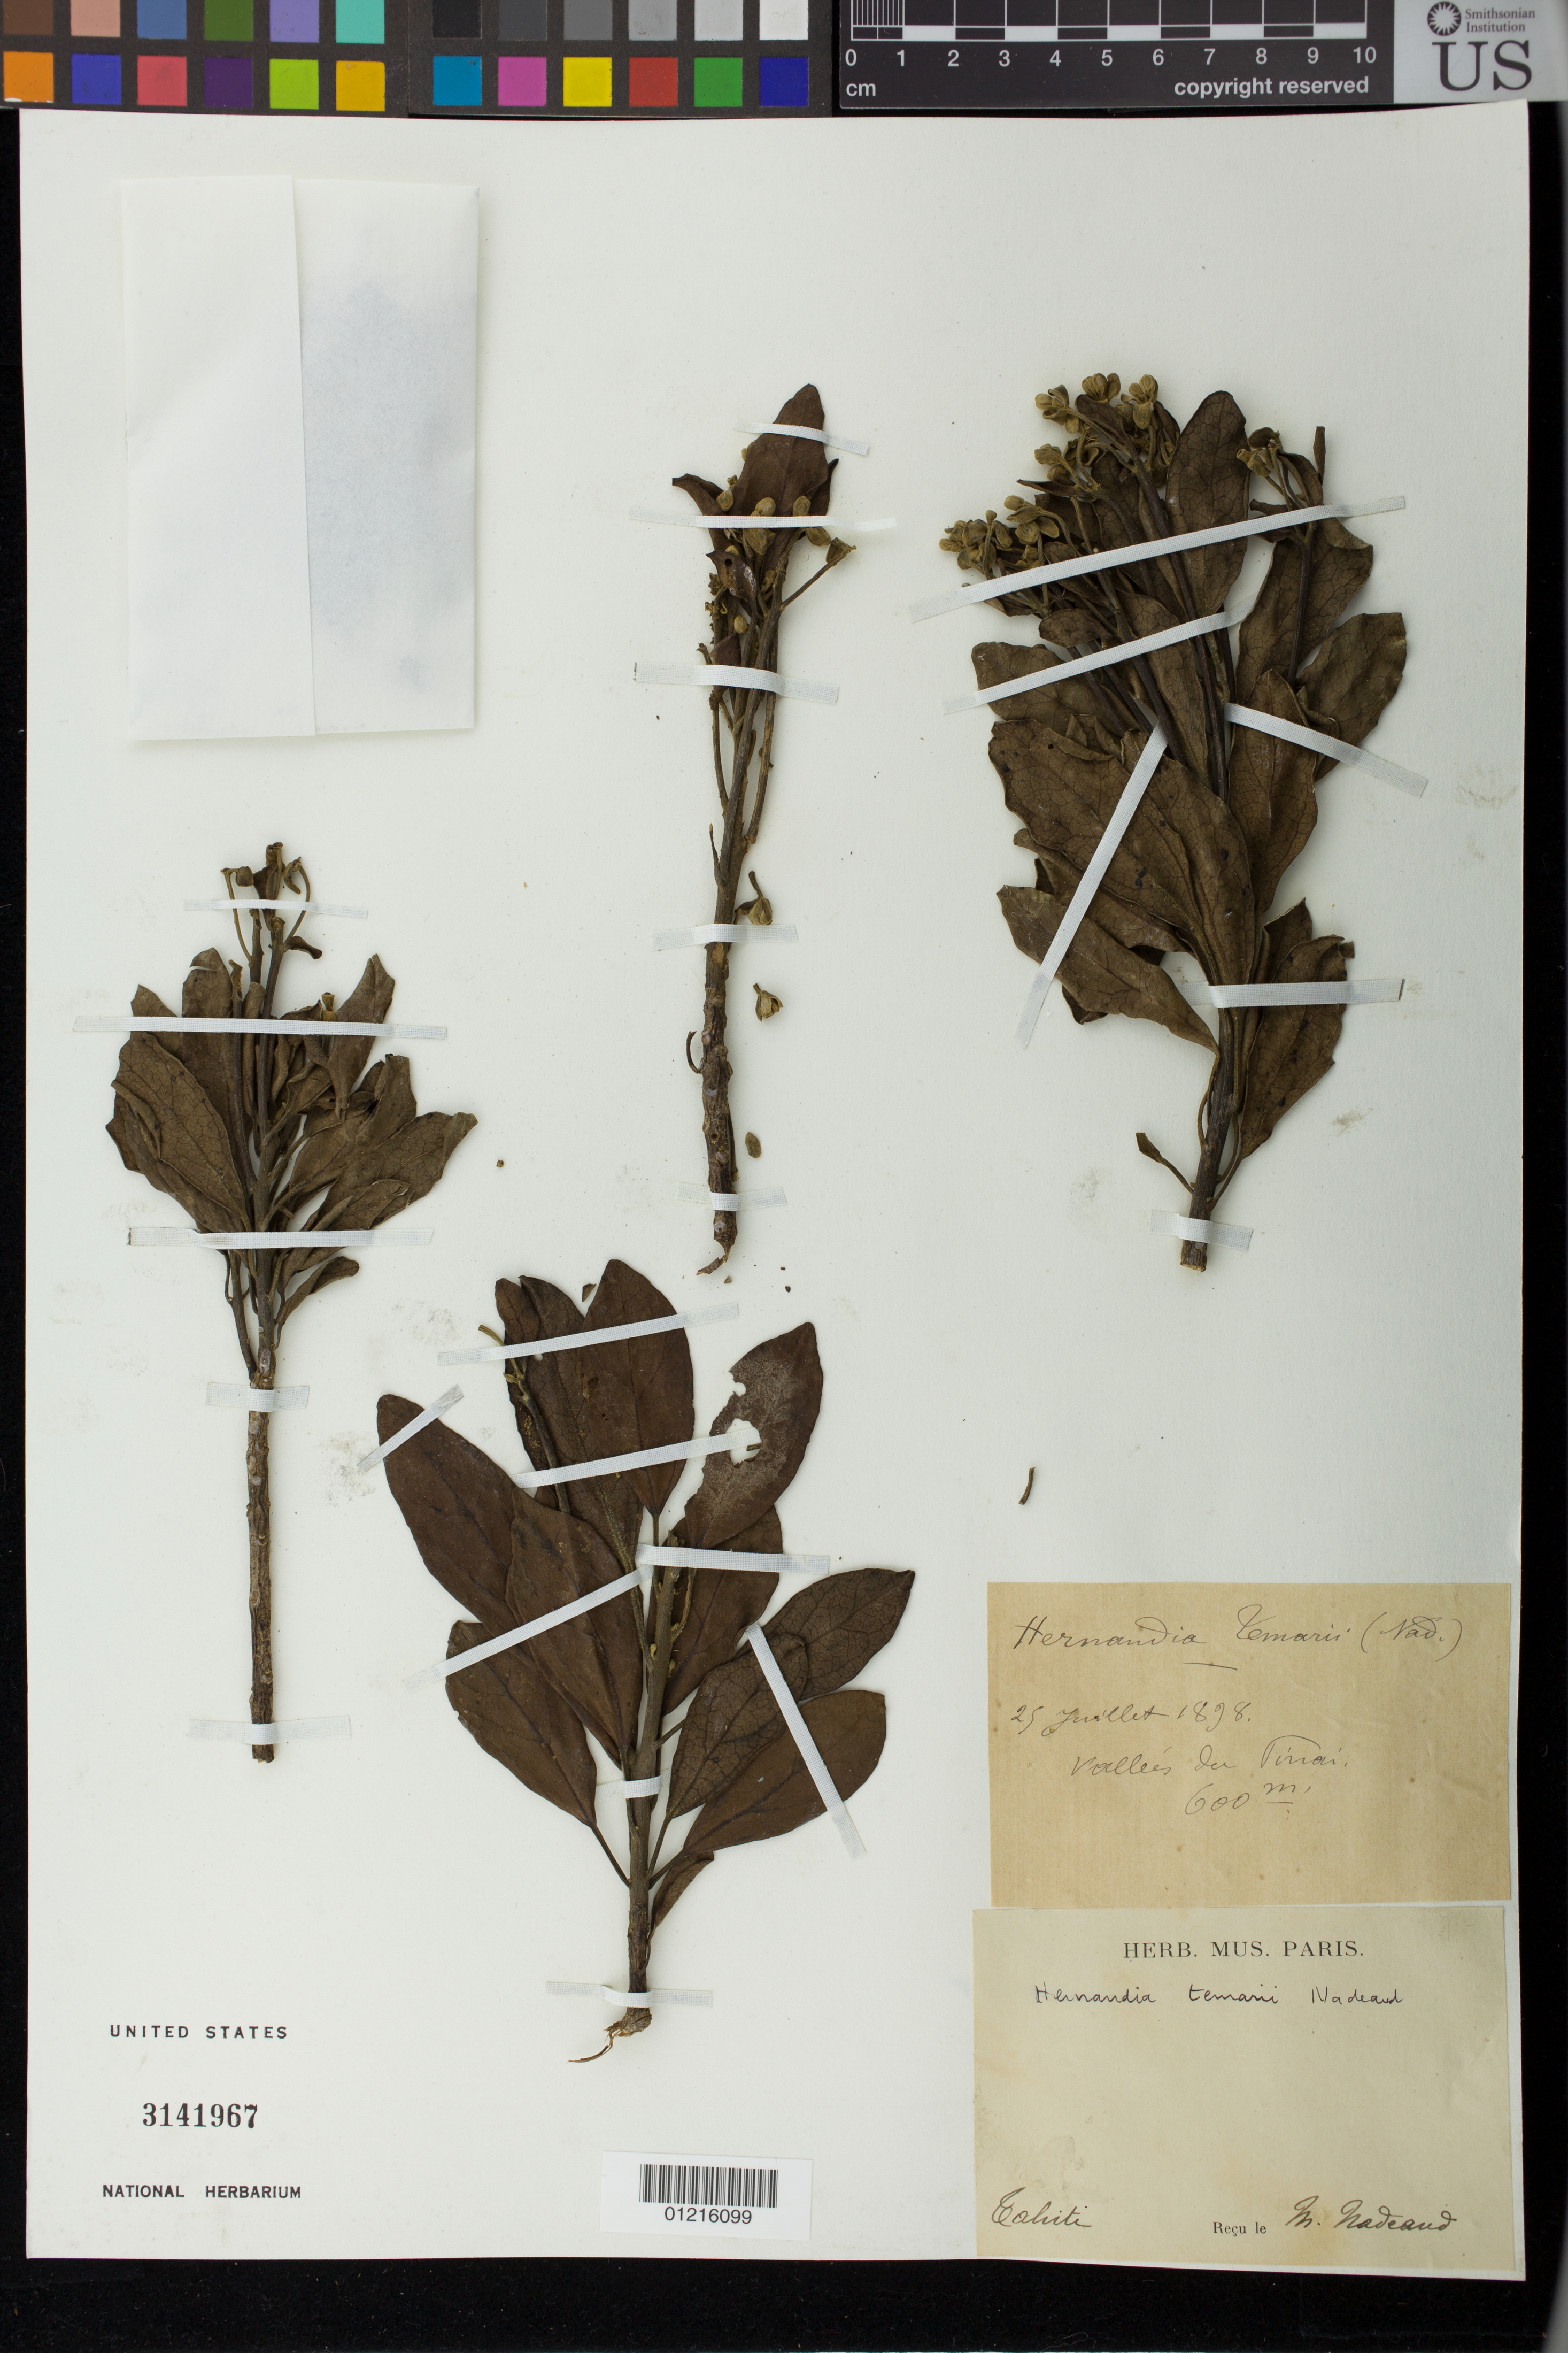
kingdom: Plantae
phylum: Tracheophyta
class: Magnoliopsida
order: Laurales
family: Hernandiaceae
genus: Hernandia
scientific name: Hernandia temarii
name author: Nadeaud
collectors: J. Nadeaud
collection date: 1898-07-25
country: French Polynesia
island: Tahiti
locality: Valley de Timori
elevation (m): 600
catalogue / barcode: US 3141967